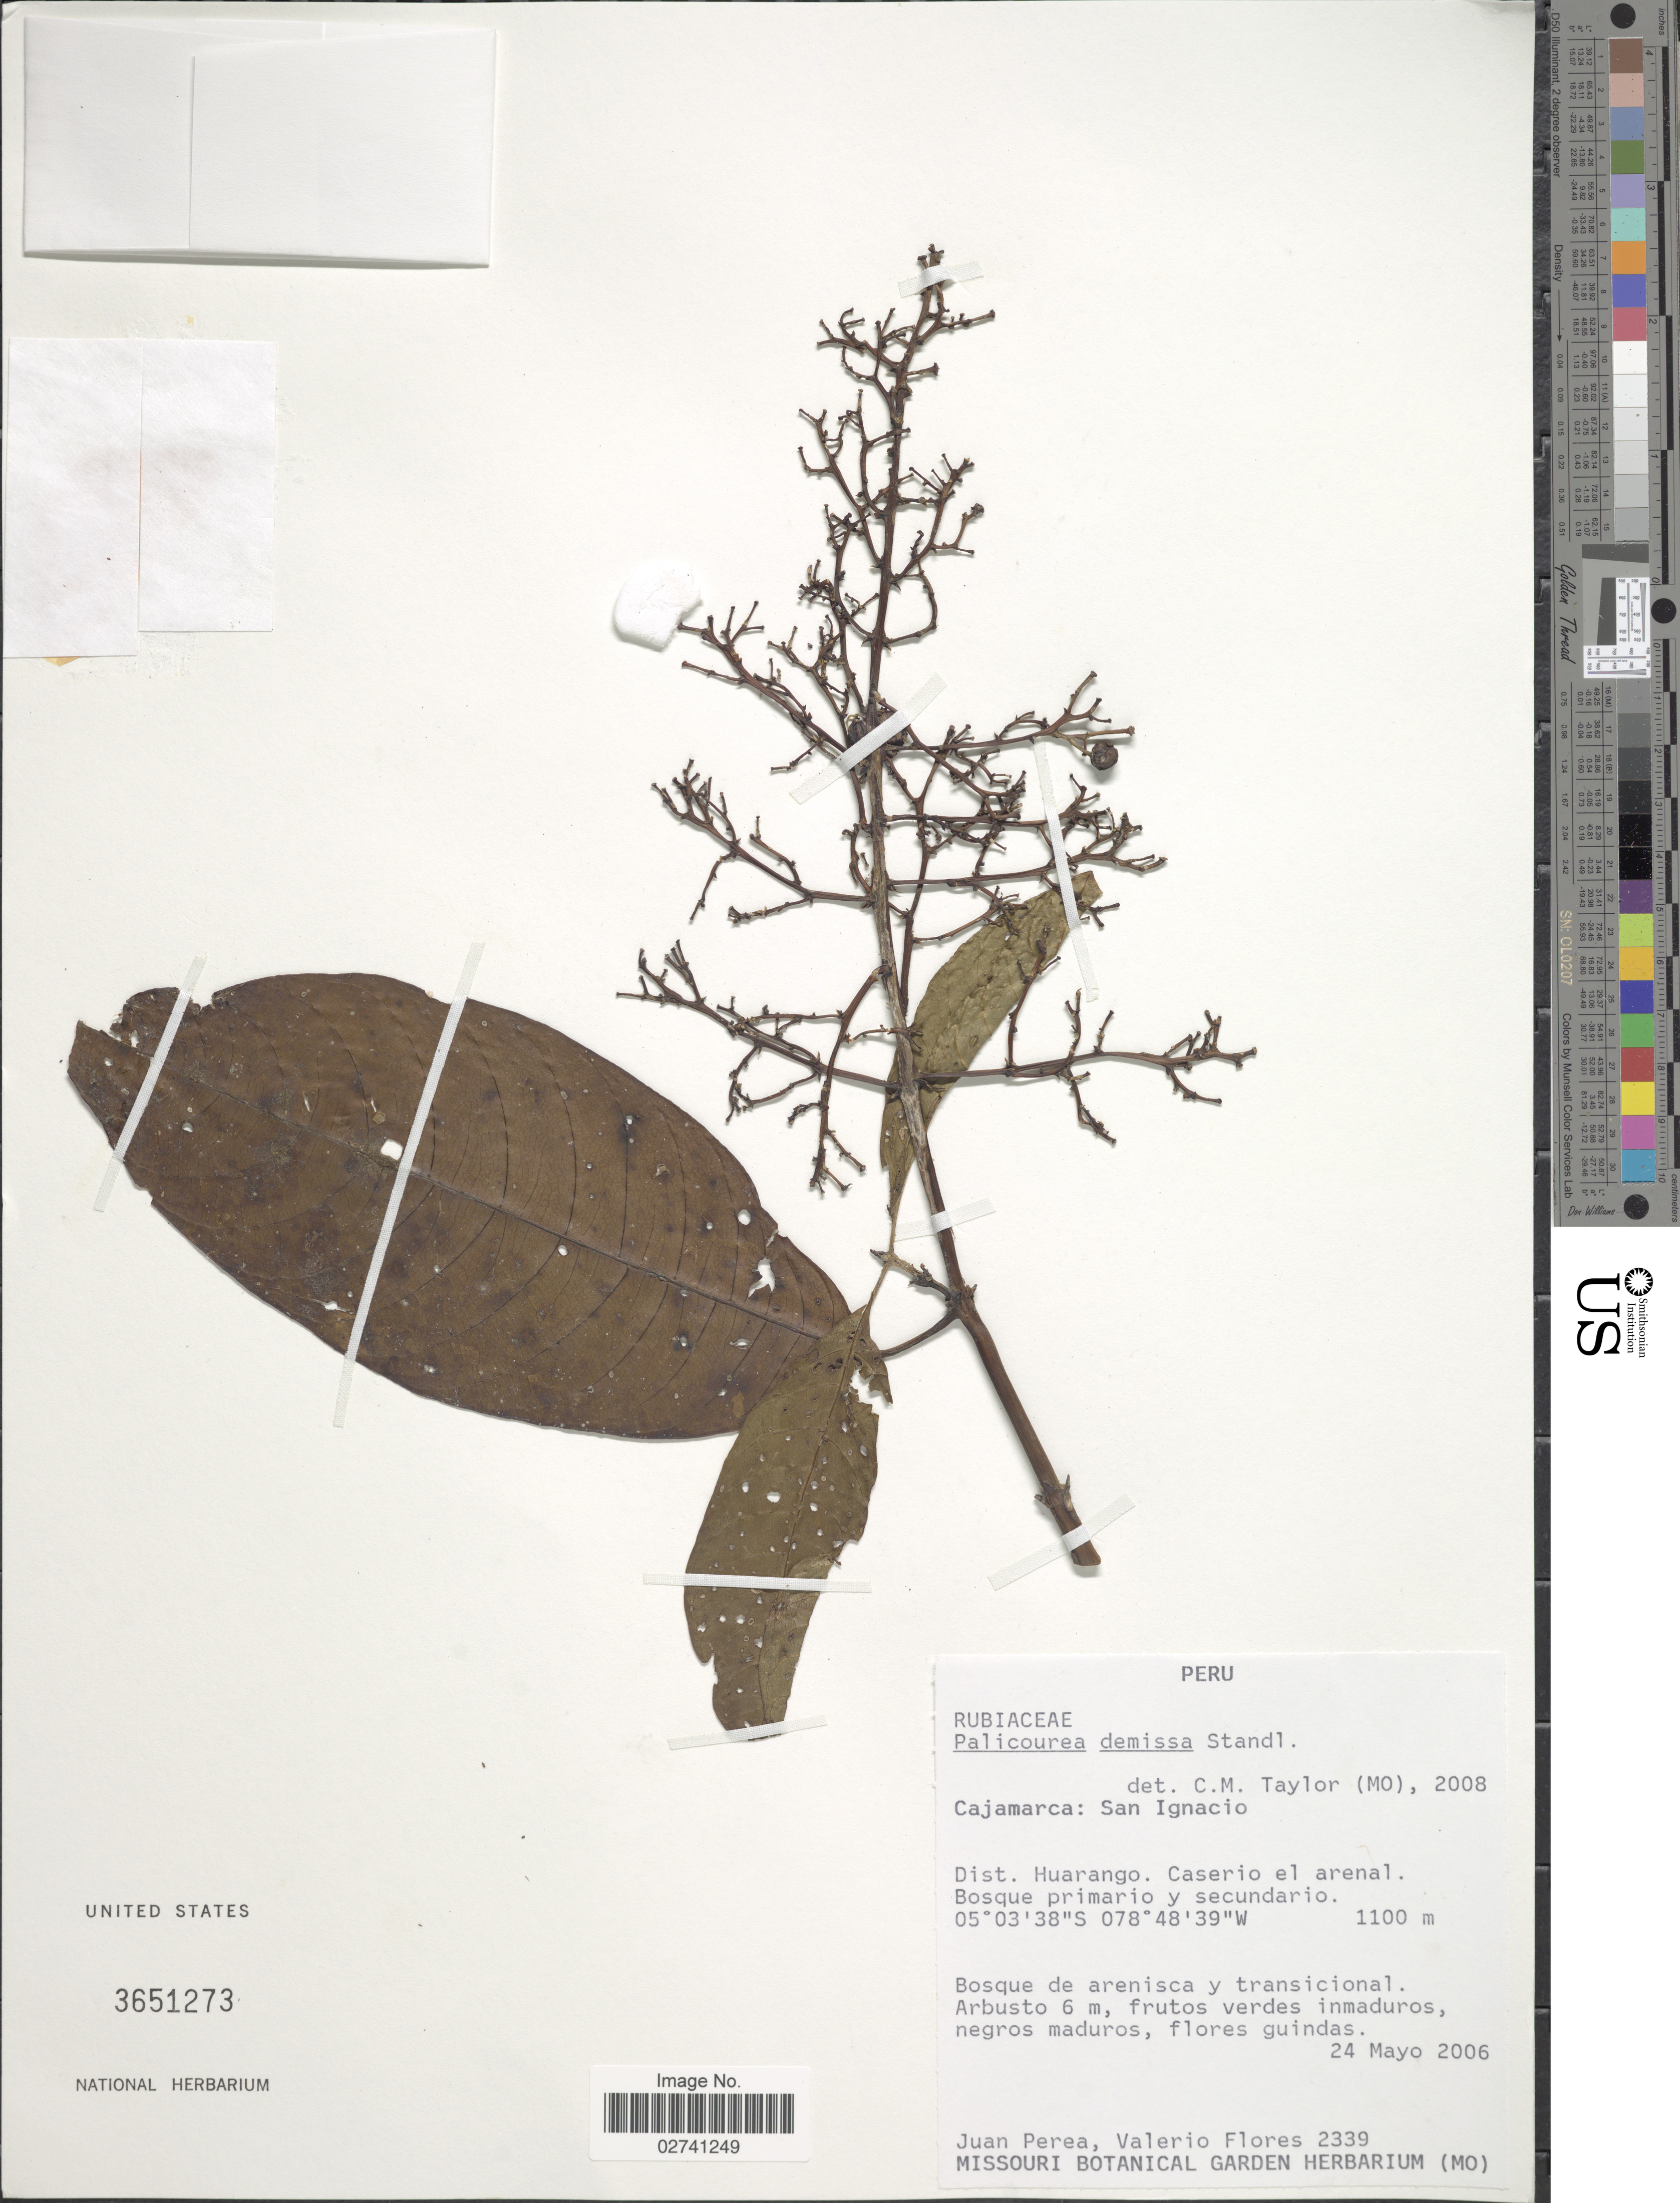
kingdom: Plantae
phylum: Tracheophyta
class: Magnoliopsida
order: Gentianales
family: Rubiaceae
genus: Palicourea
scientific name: Palicourea demissa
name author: Standl.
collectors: J. Perea & V. Flores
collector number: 2339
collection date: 2006-05-24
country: Peru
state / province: Cajamarca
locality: San Ignacio. Dist. Hurango. Caserio el arenal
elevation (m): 1100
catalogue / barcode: US 3651273